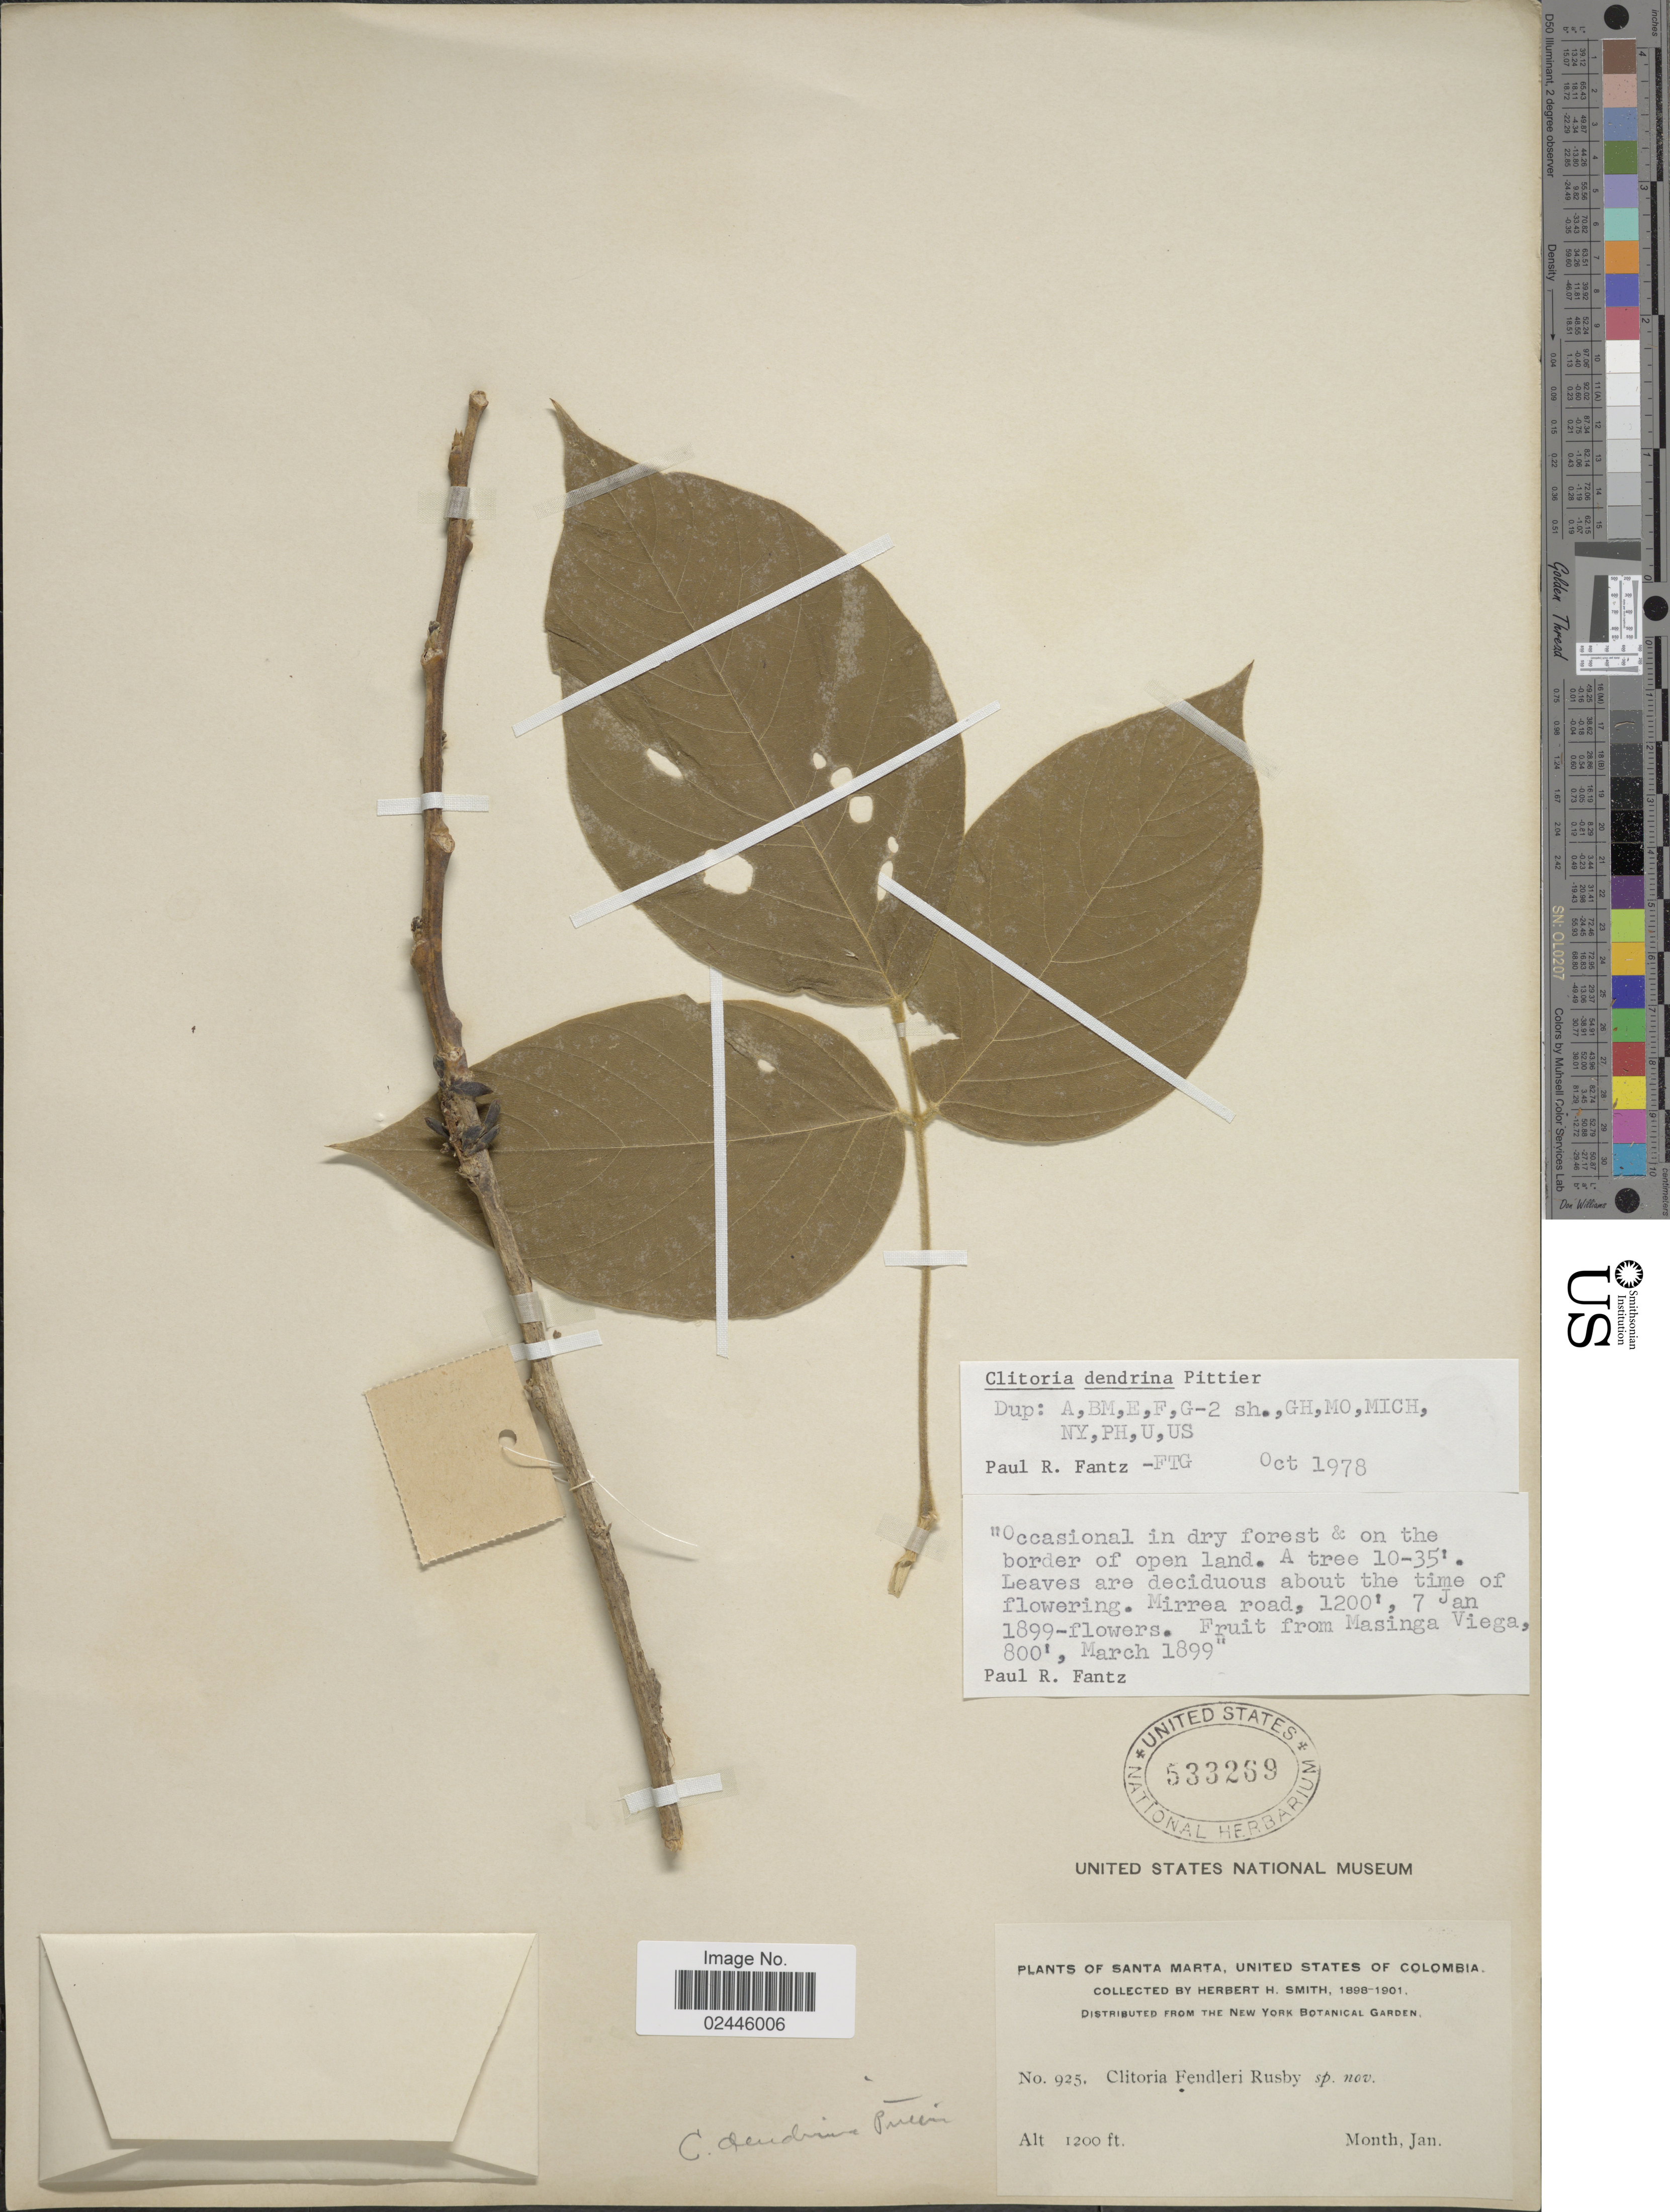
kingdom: Plantae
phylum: Tracheophyta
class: Magnoliopsida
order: Fabales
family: Fabaceae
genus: Clitoria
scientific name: Clitoria dendrina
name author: Pittier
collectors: Herbert H. Smith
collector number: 925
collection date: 1898-01/1901-01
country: Colombia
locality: Santa Marta, United States of Colombia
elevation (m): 366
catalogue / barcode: US 533269-2